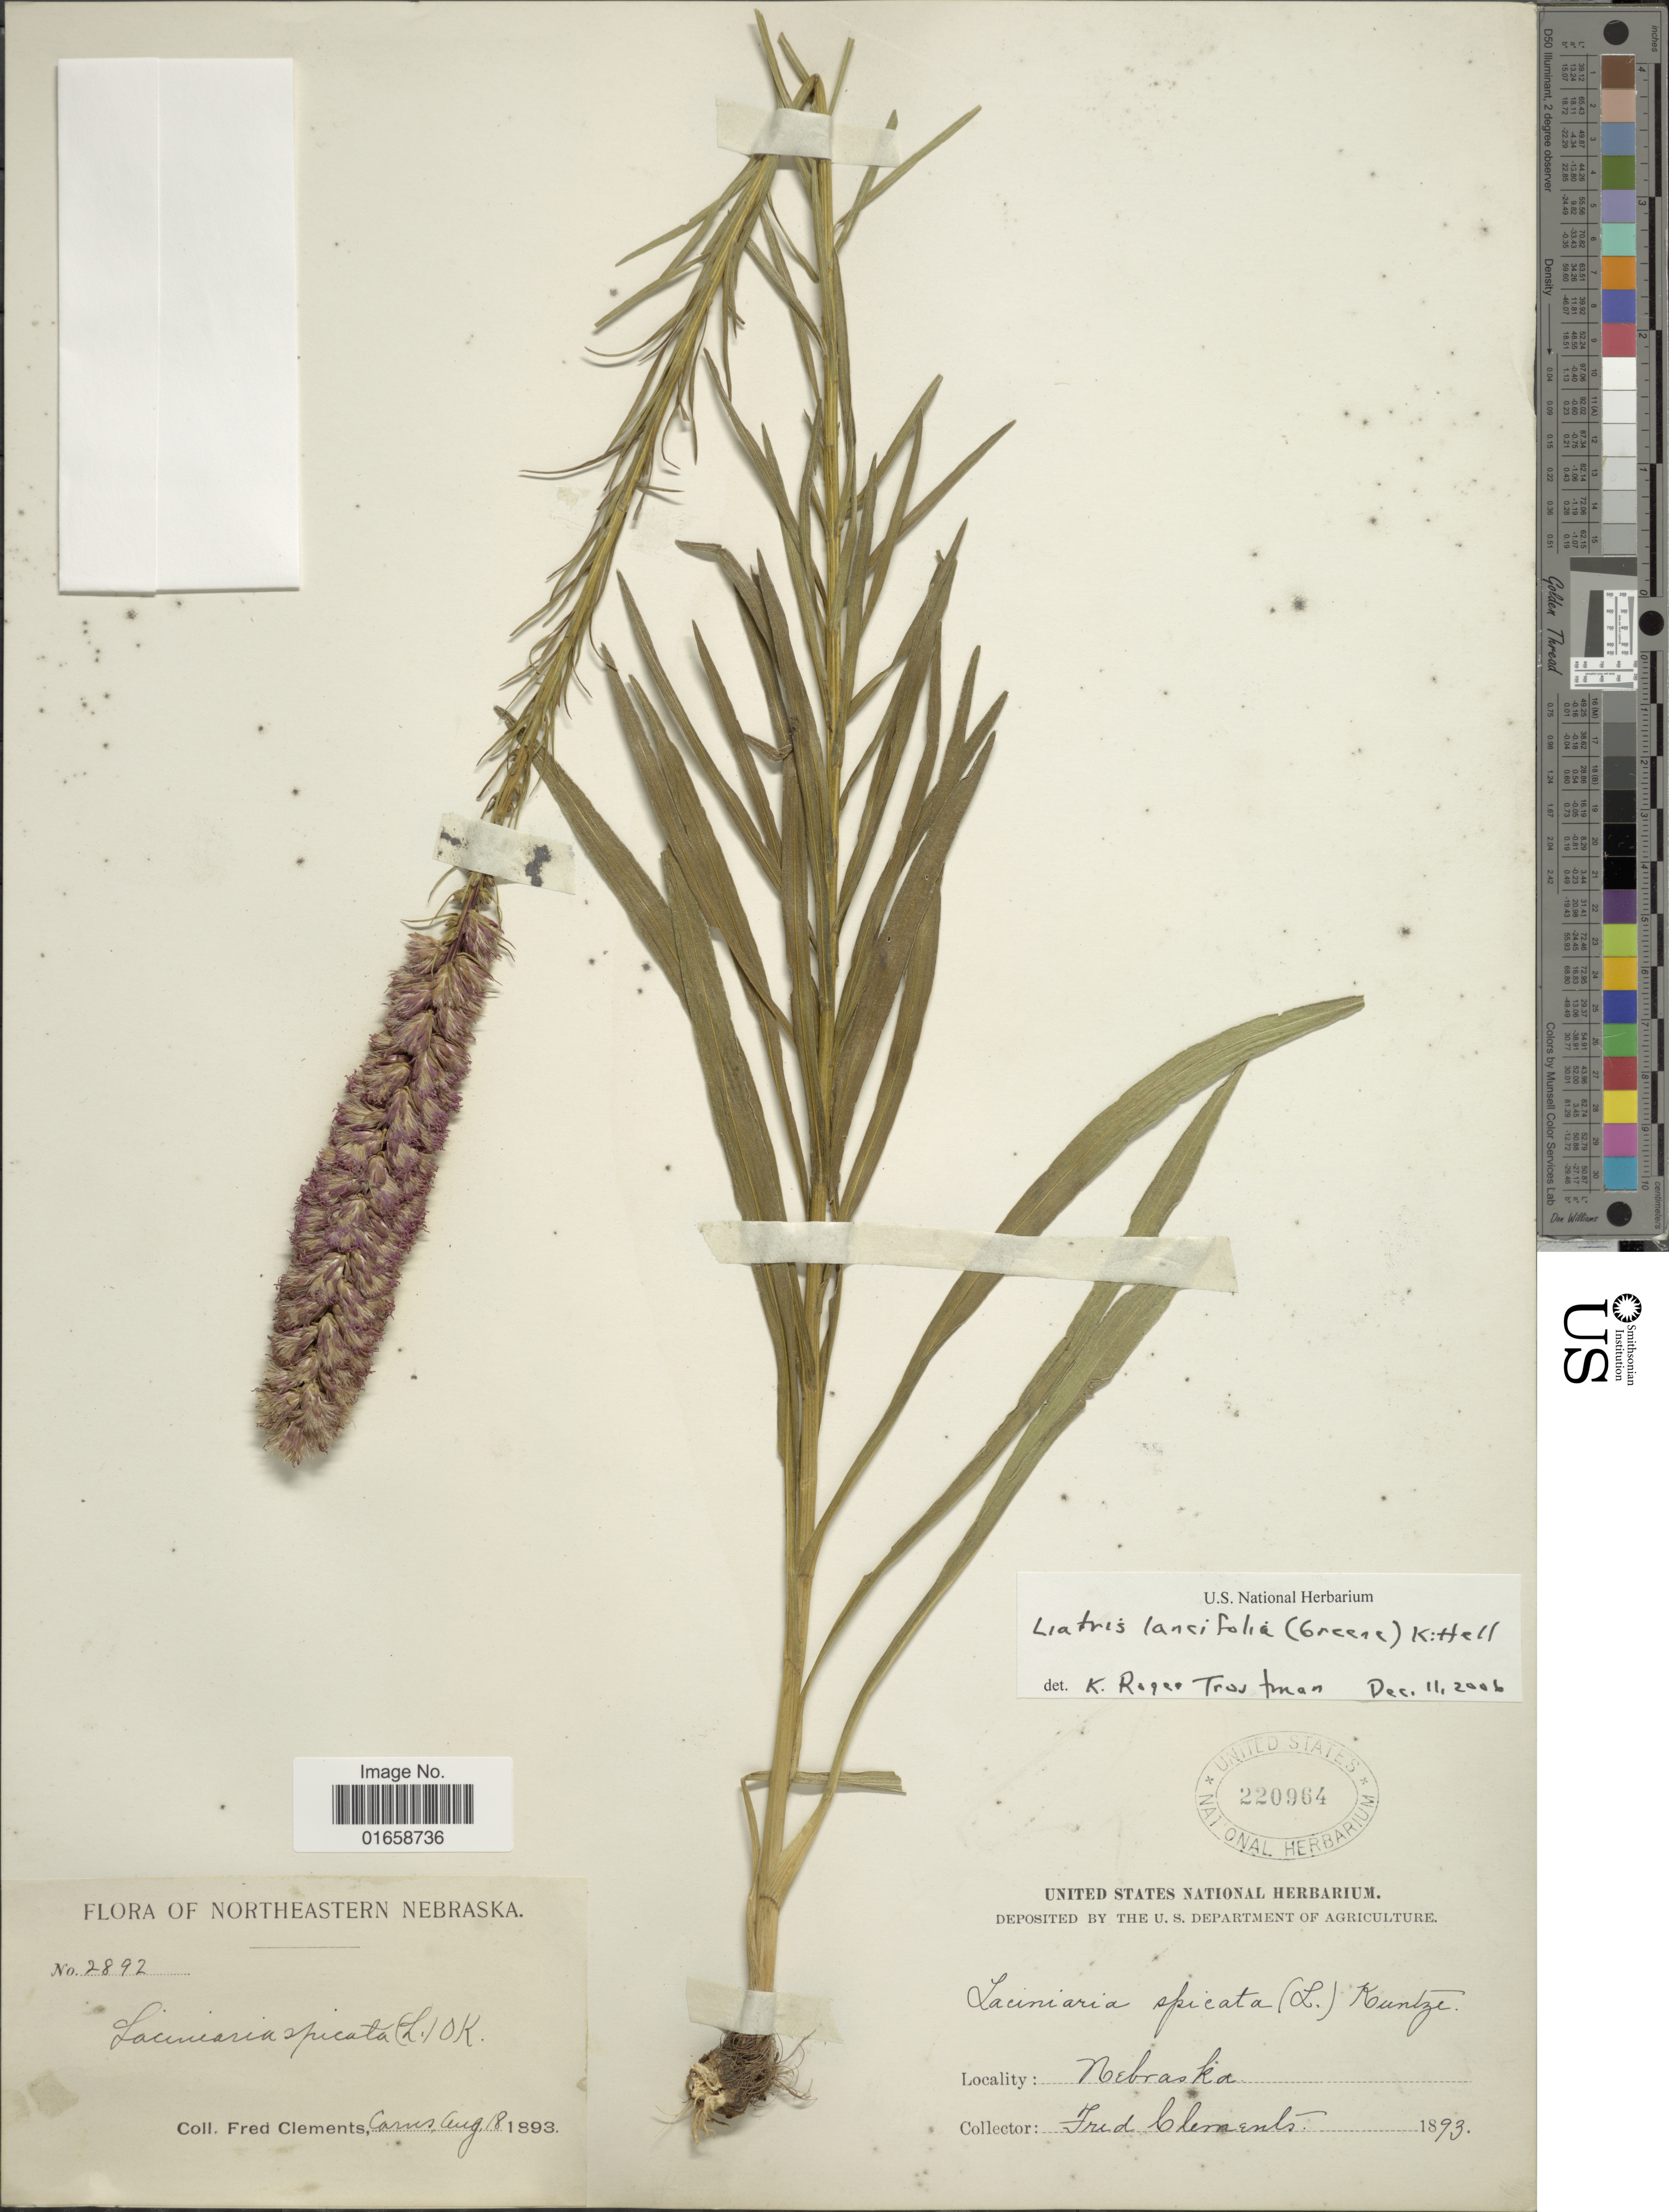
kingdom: Plantae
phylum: Tracheophyta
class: Magnoliopsida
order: Asterales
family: Asteraceae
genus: Liatris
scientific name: Liatris lancifolia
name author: (Greene) Kittell in Tidestr. & Kittell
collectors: F. Clements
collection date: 1893-08-18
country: United States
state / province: Nebraska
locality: Northeastern Nebraska, Carus [unsure placement]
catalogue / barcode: US 220964